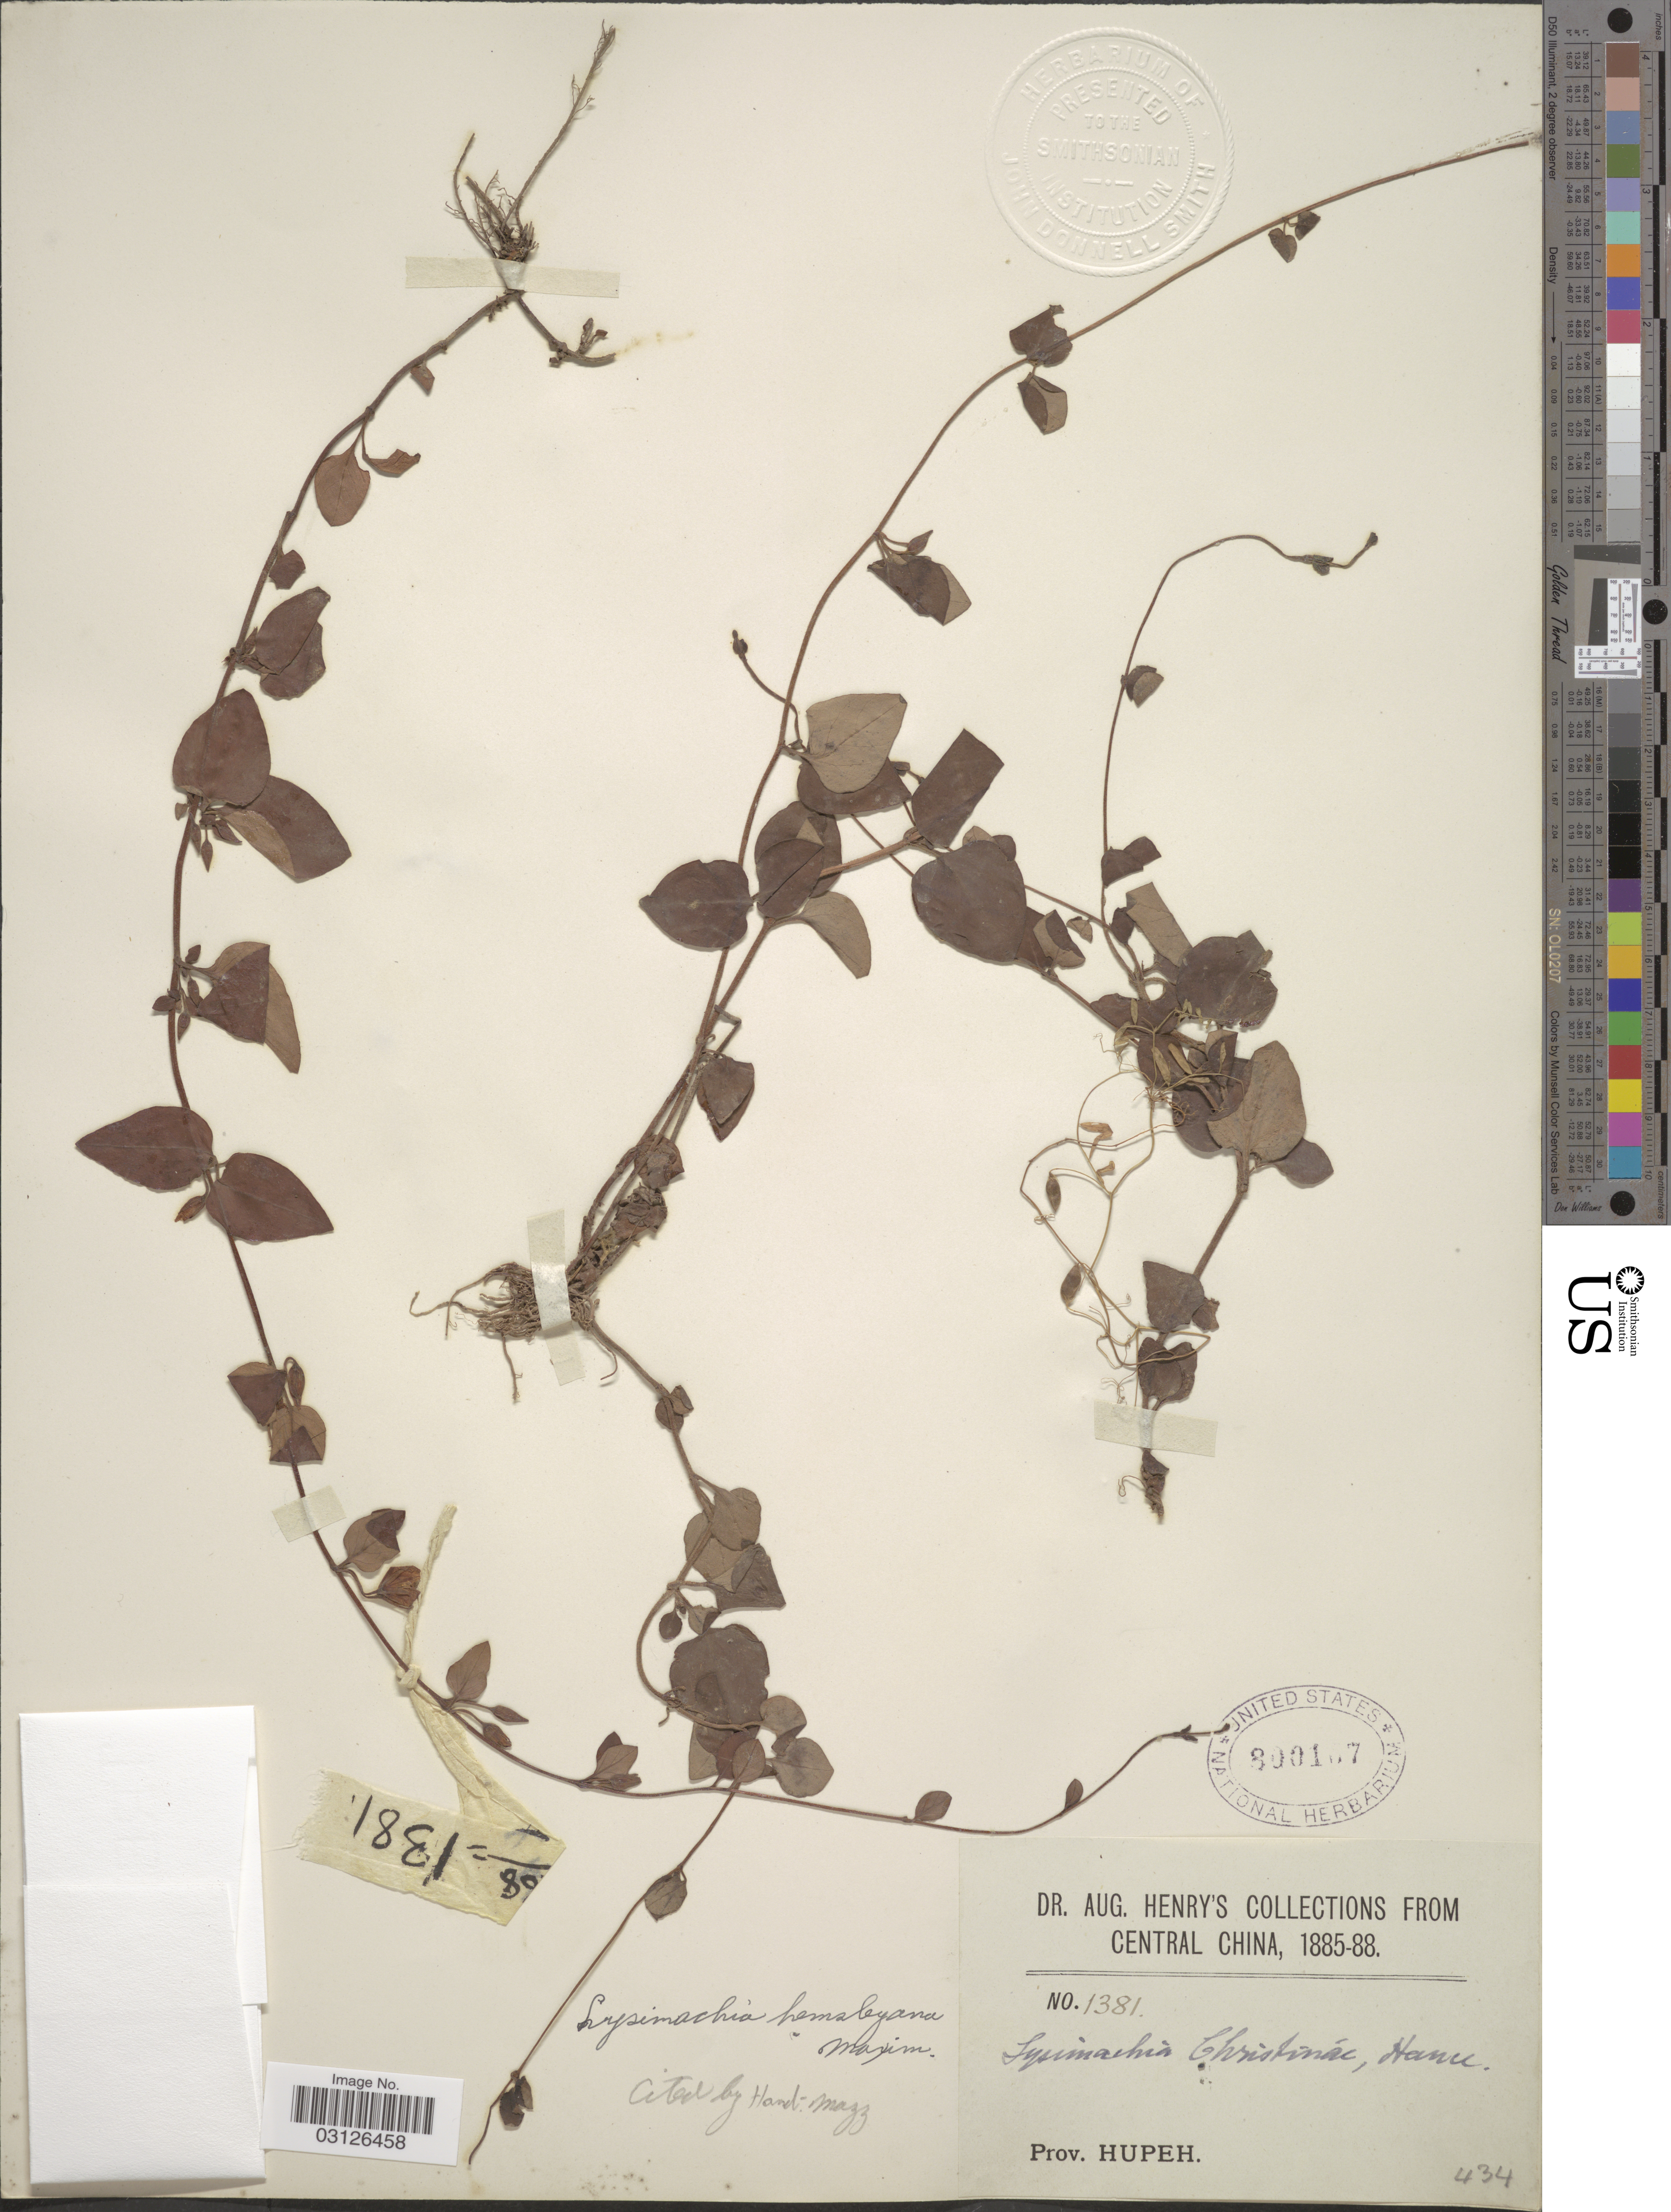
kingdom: Plantae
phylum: Tracheophyta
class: Magnoliopsida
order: Ericales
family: Primulaceae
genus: Lysimachia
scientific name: Lysimachia hemsleyana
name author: Maxim. ex Oliv.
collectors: A. Henry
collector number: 1381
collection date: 1885/1888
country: China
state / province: Hubei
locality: Central China. Prov. Hupeh.